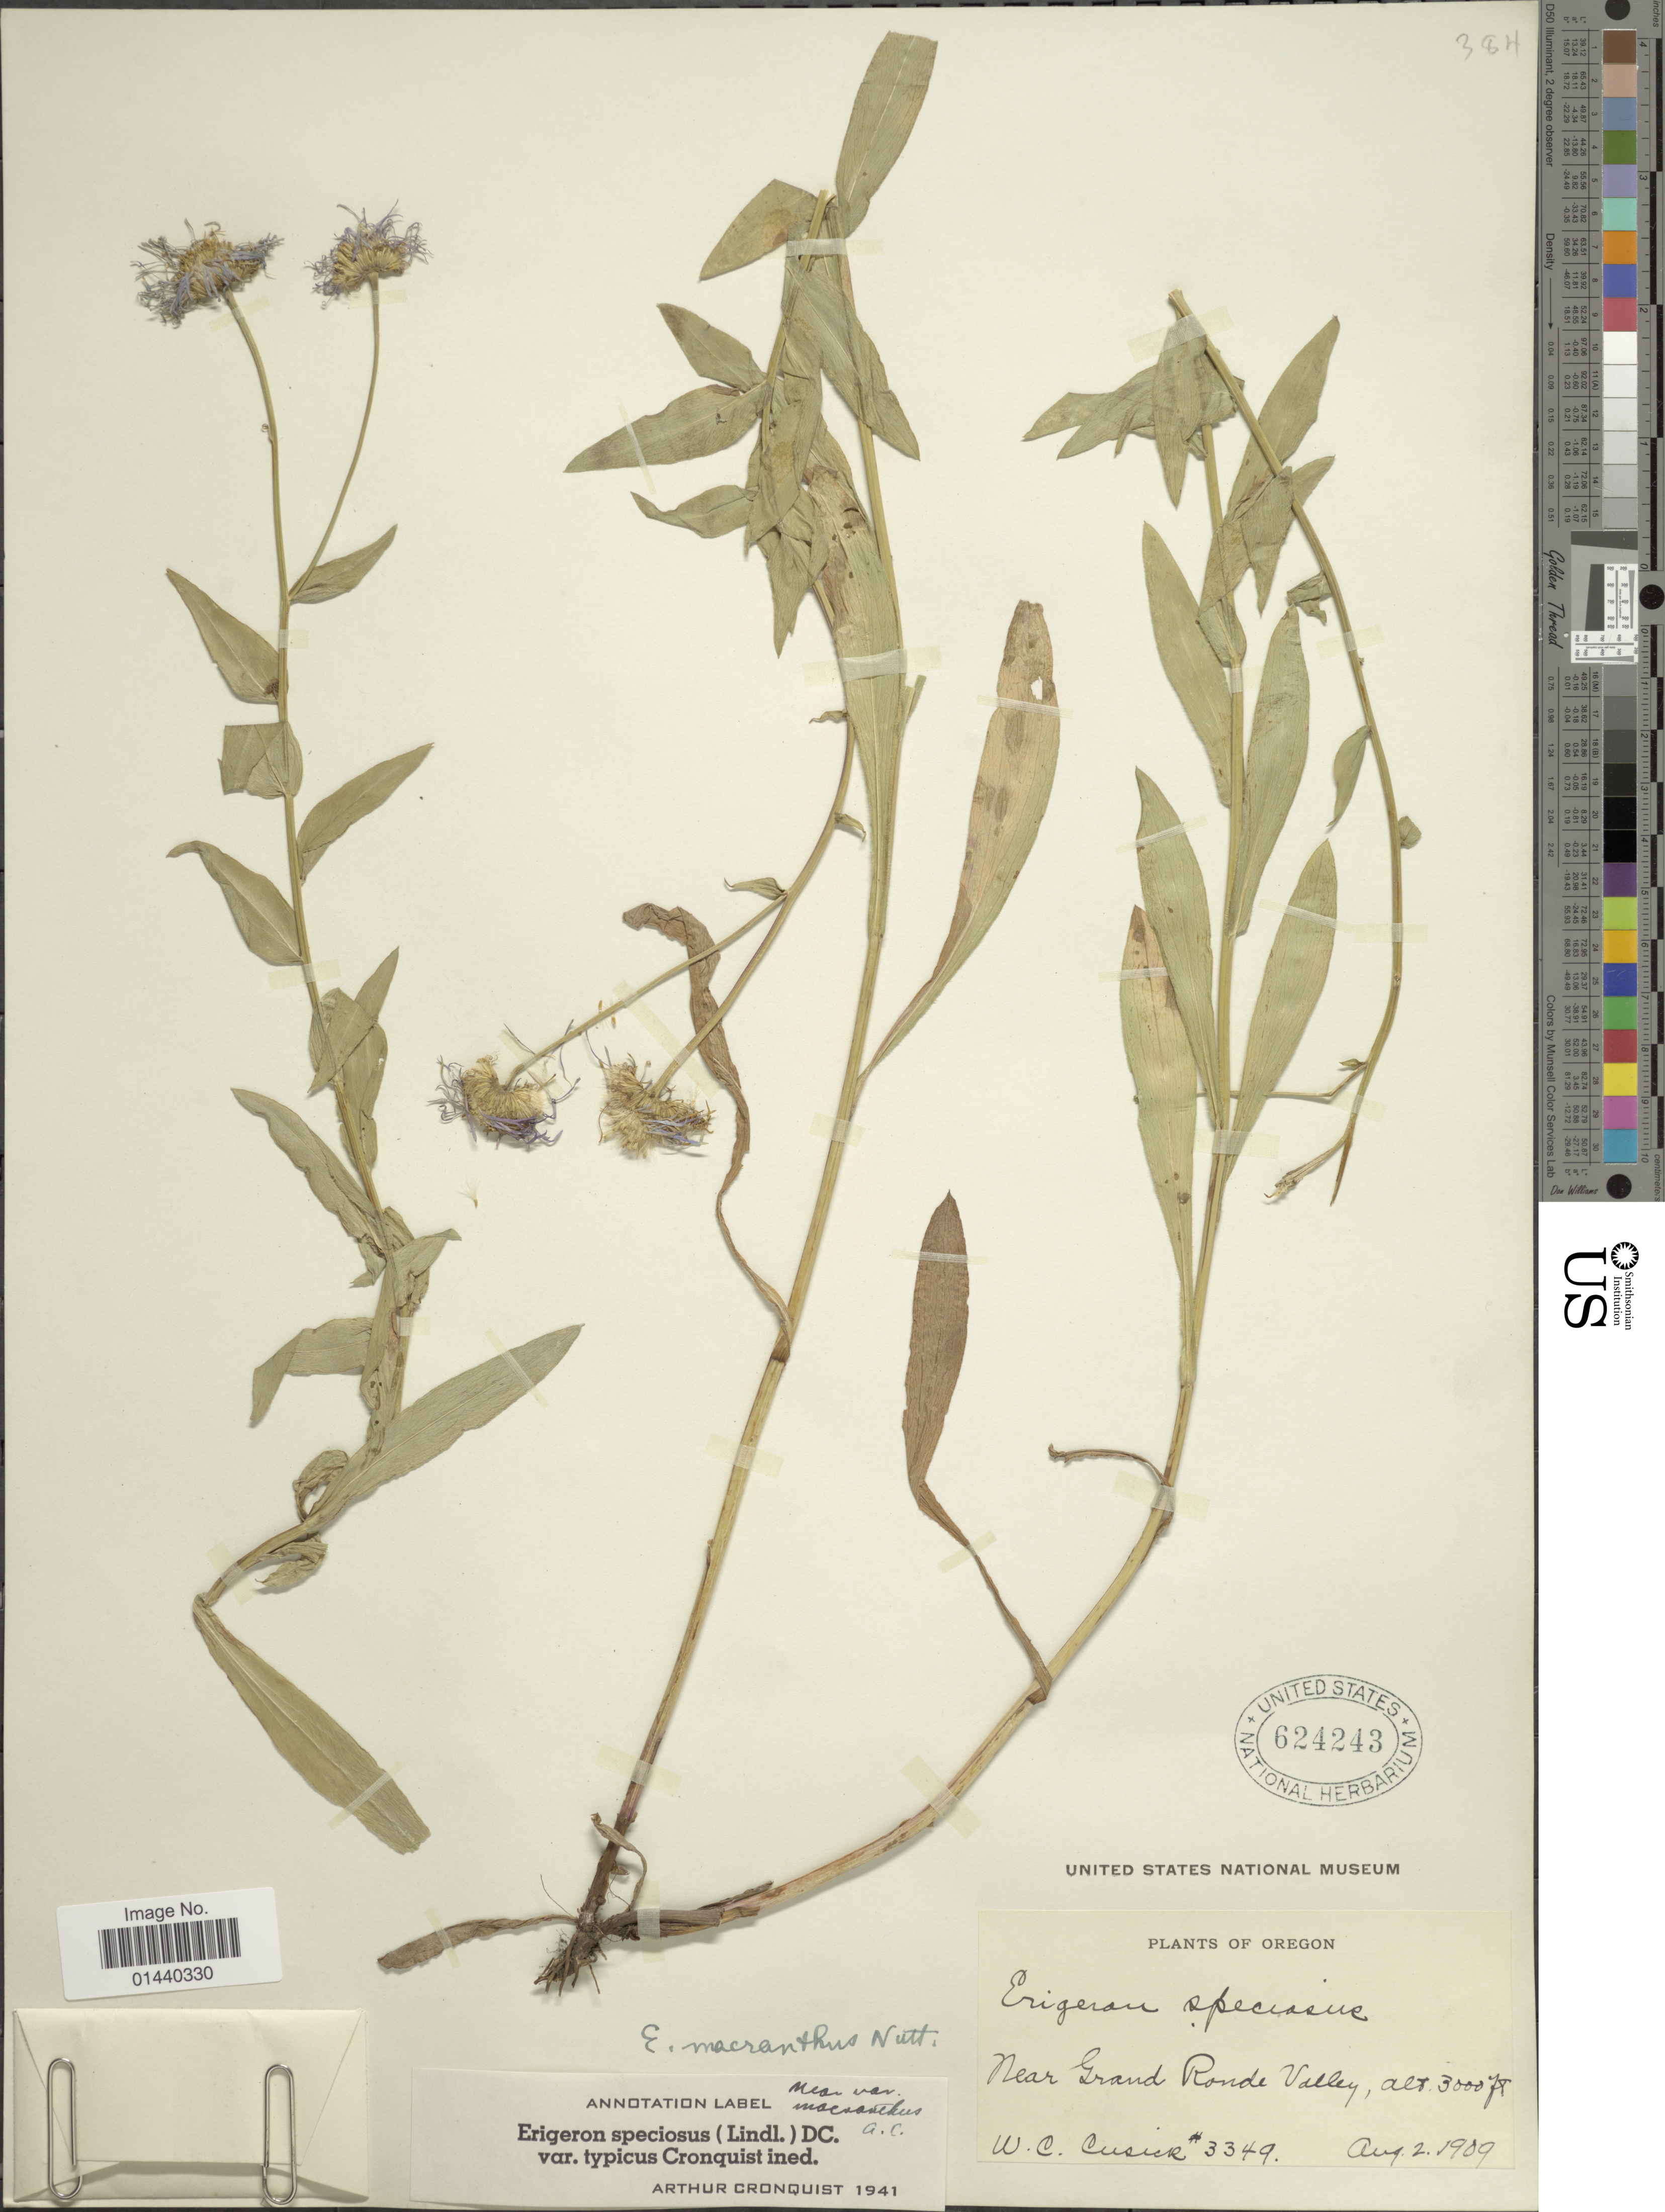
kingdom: Plantae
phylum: Tracheophyta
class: Magnoliopsida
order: Asterales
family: Asteraceae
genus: Erigeron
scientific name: Erigeron speciosus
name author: (Lindl.) DC.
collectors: W. C. Cusick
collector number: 3349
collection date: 1909-08-02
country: United States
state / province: Oregon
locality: Near Grand Ronde Valley.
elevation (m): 914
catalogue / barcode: US 624243